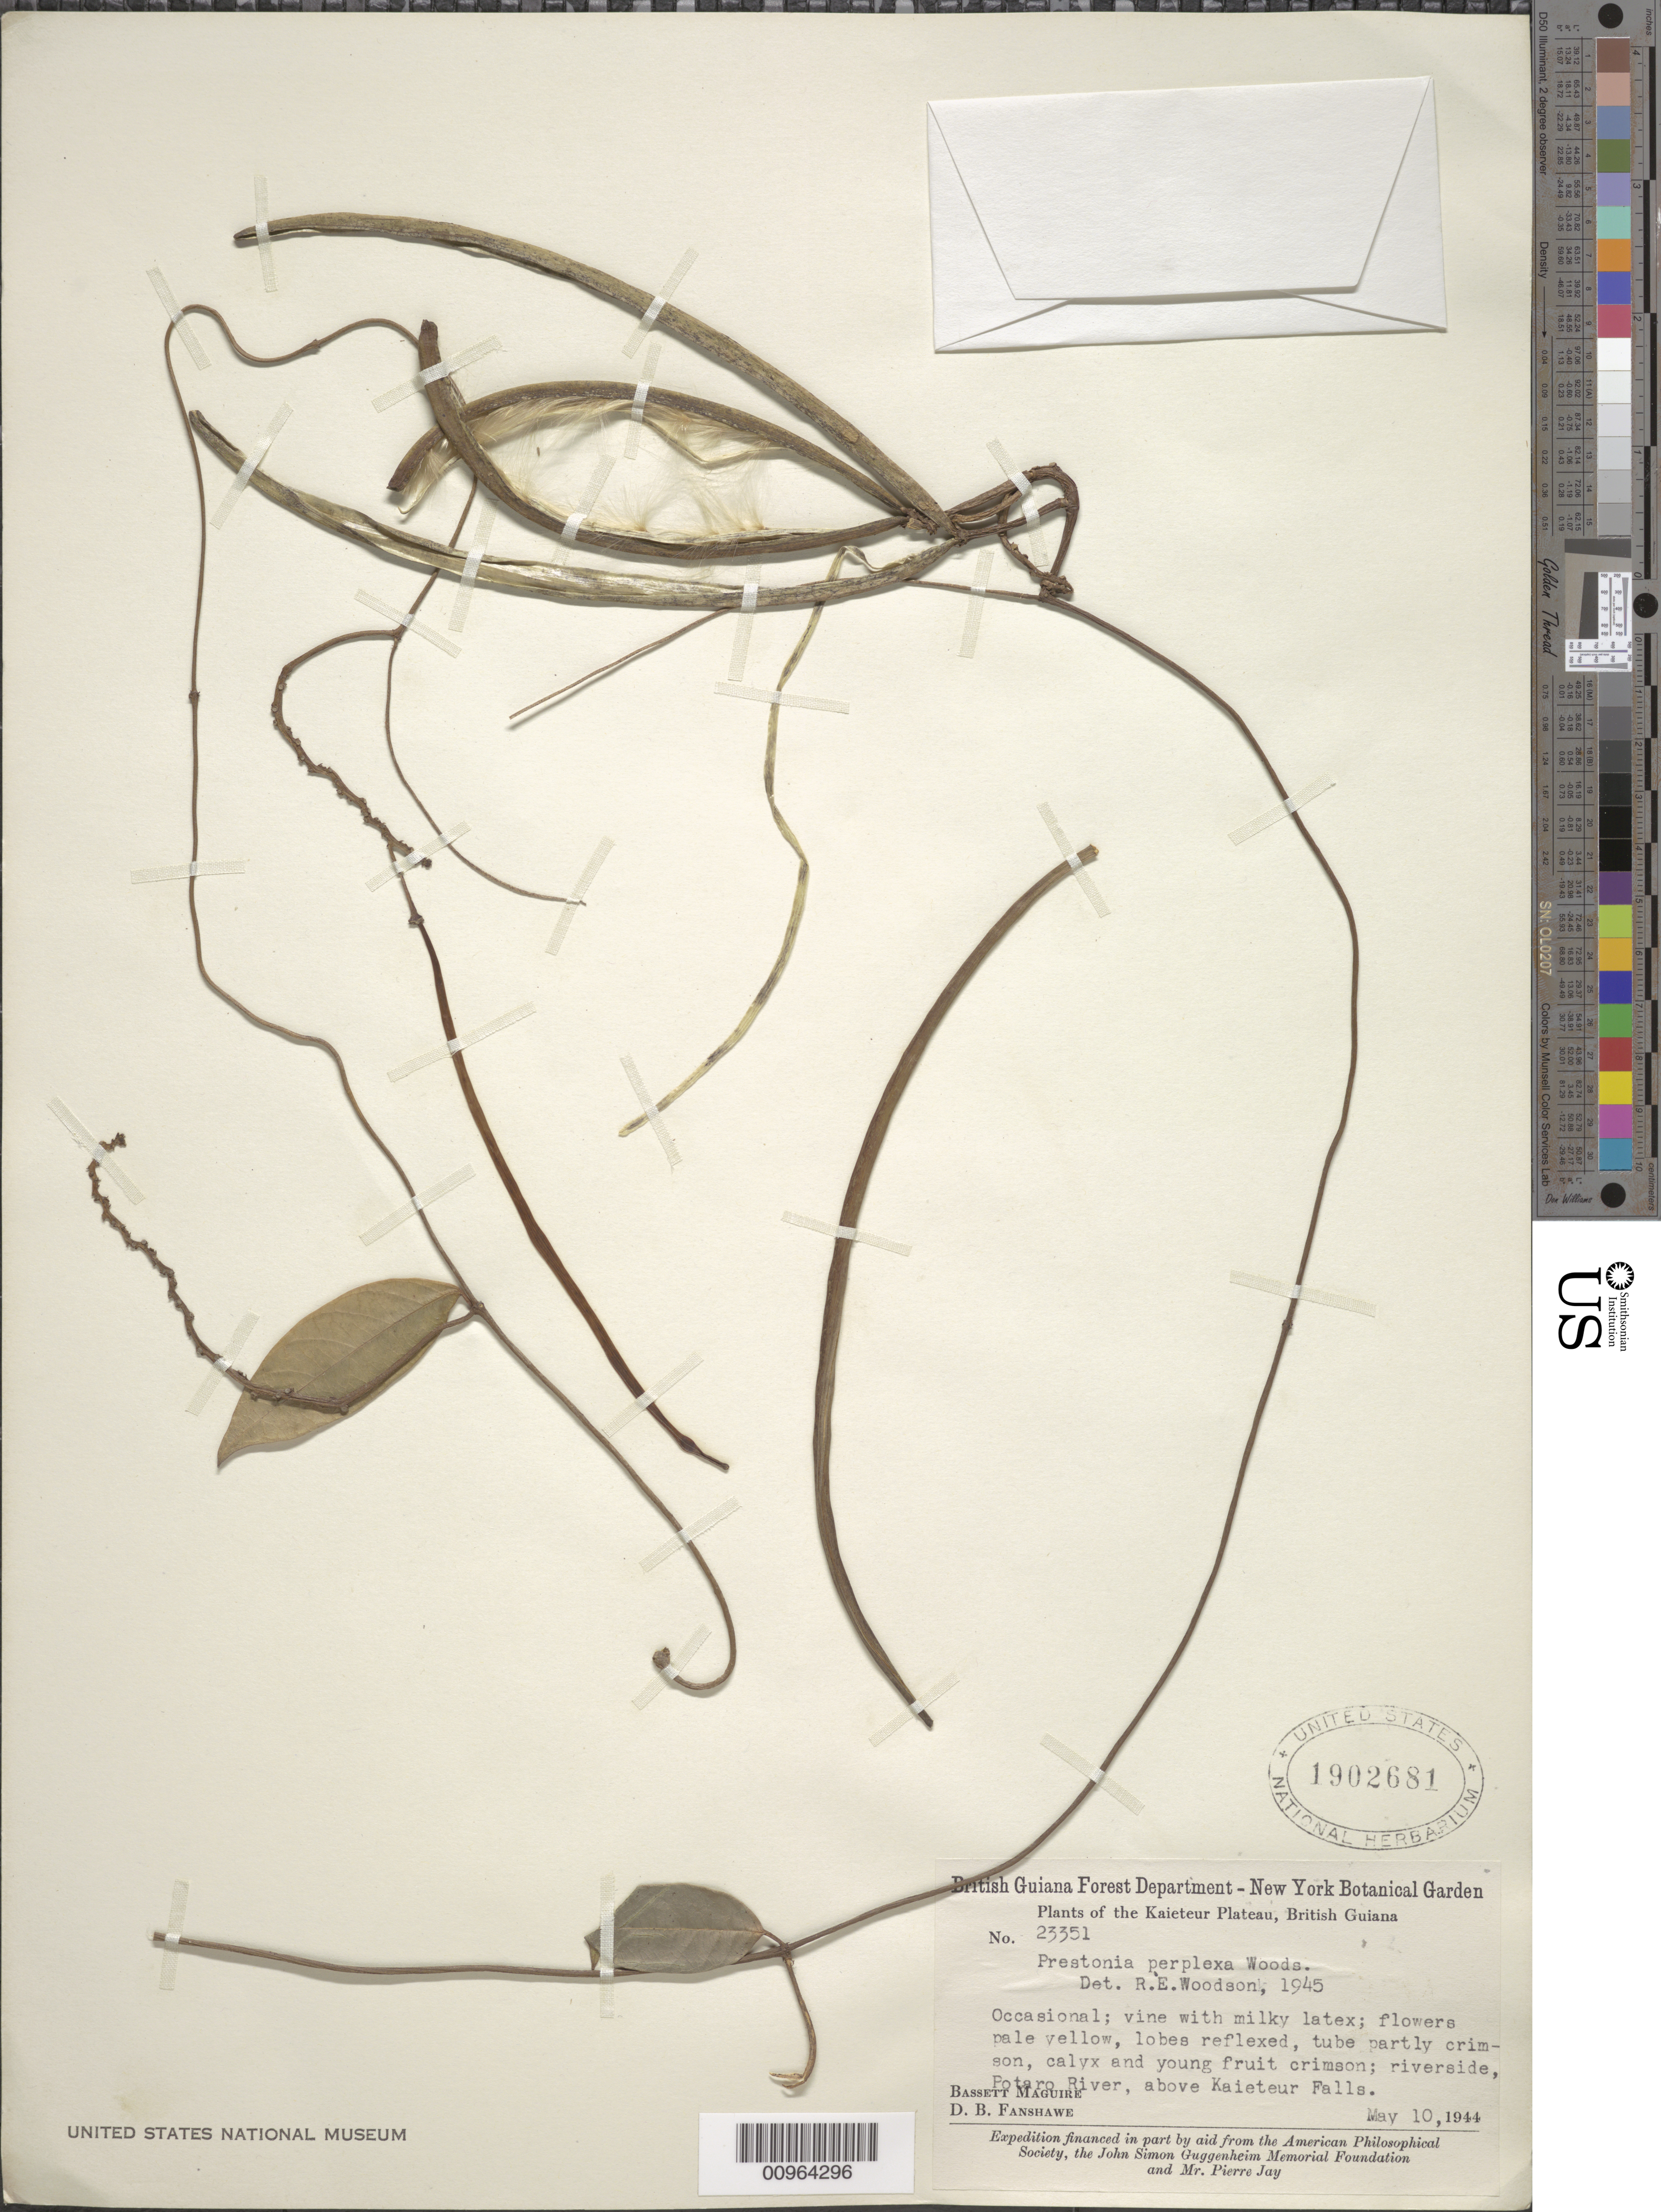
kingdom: Plantae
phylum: Tracheophyta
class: Magnoliopsida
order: Gentianales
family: Apocynaceae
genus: Prestonia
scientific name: Prestonia perplexa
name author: Woodson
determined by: Woodson, R. E., Jr.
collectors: B. Maguire & D. B. Fanshawe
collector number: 23351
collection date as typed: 10-May-44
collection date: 1944-05-10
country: Guyana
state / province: Potaro-Siparuni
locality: Kaieteur Plateau, above Kaietuk, along Potaro River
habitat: Riverside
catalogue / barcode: US 1902681